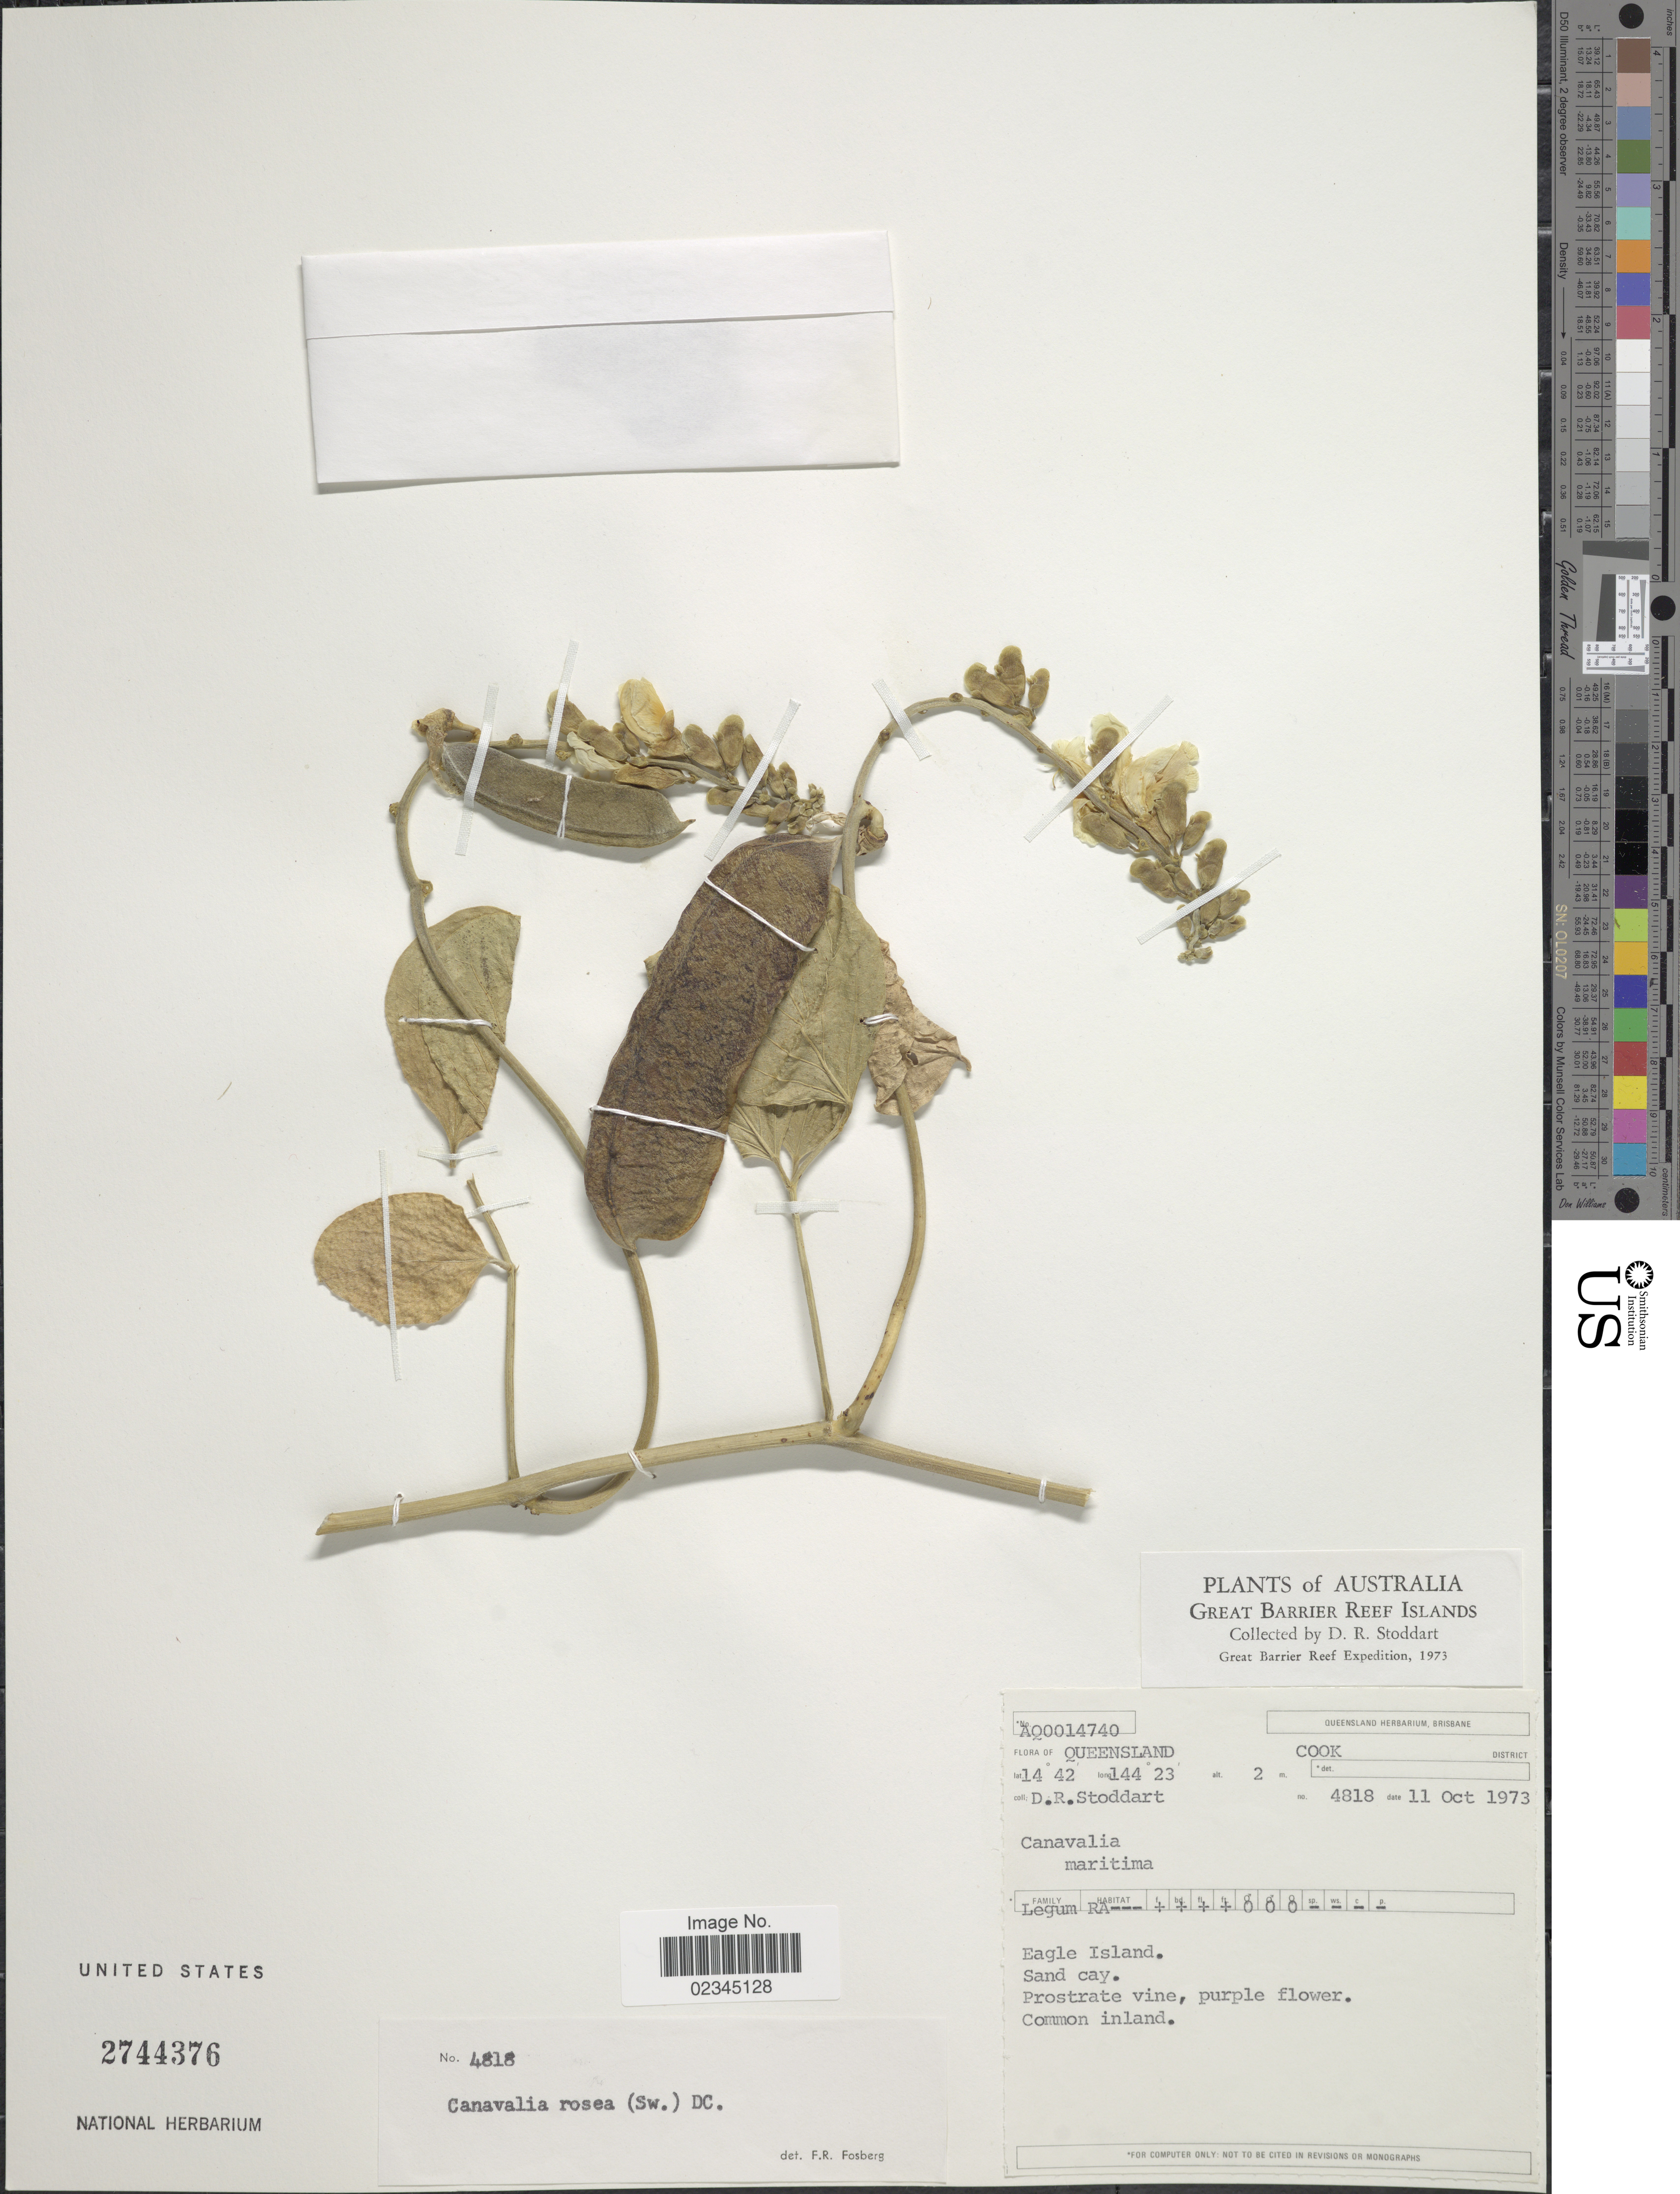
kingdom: Plantae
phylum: Tracheophyta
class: Magnoliopsida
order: Fabales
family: Fabaceae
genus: Canavalia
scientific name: Canavalia rosea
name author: (Sw.) DC.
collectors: D. R. Stoddart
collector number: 4818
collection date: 1973-10-11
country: Australia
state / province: Queensland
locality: Queensland, Cook District. Eagle Island.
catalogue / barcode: US 2744376